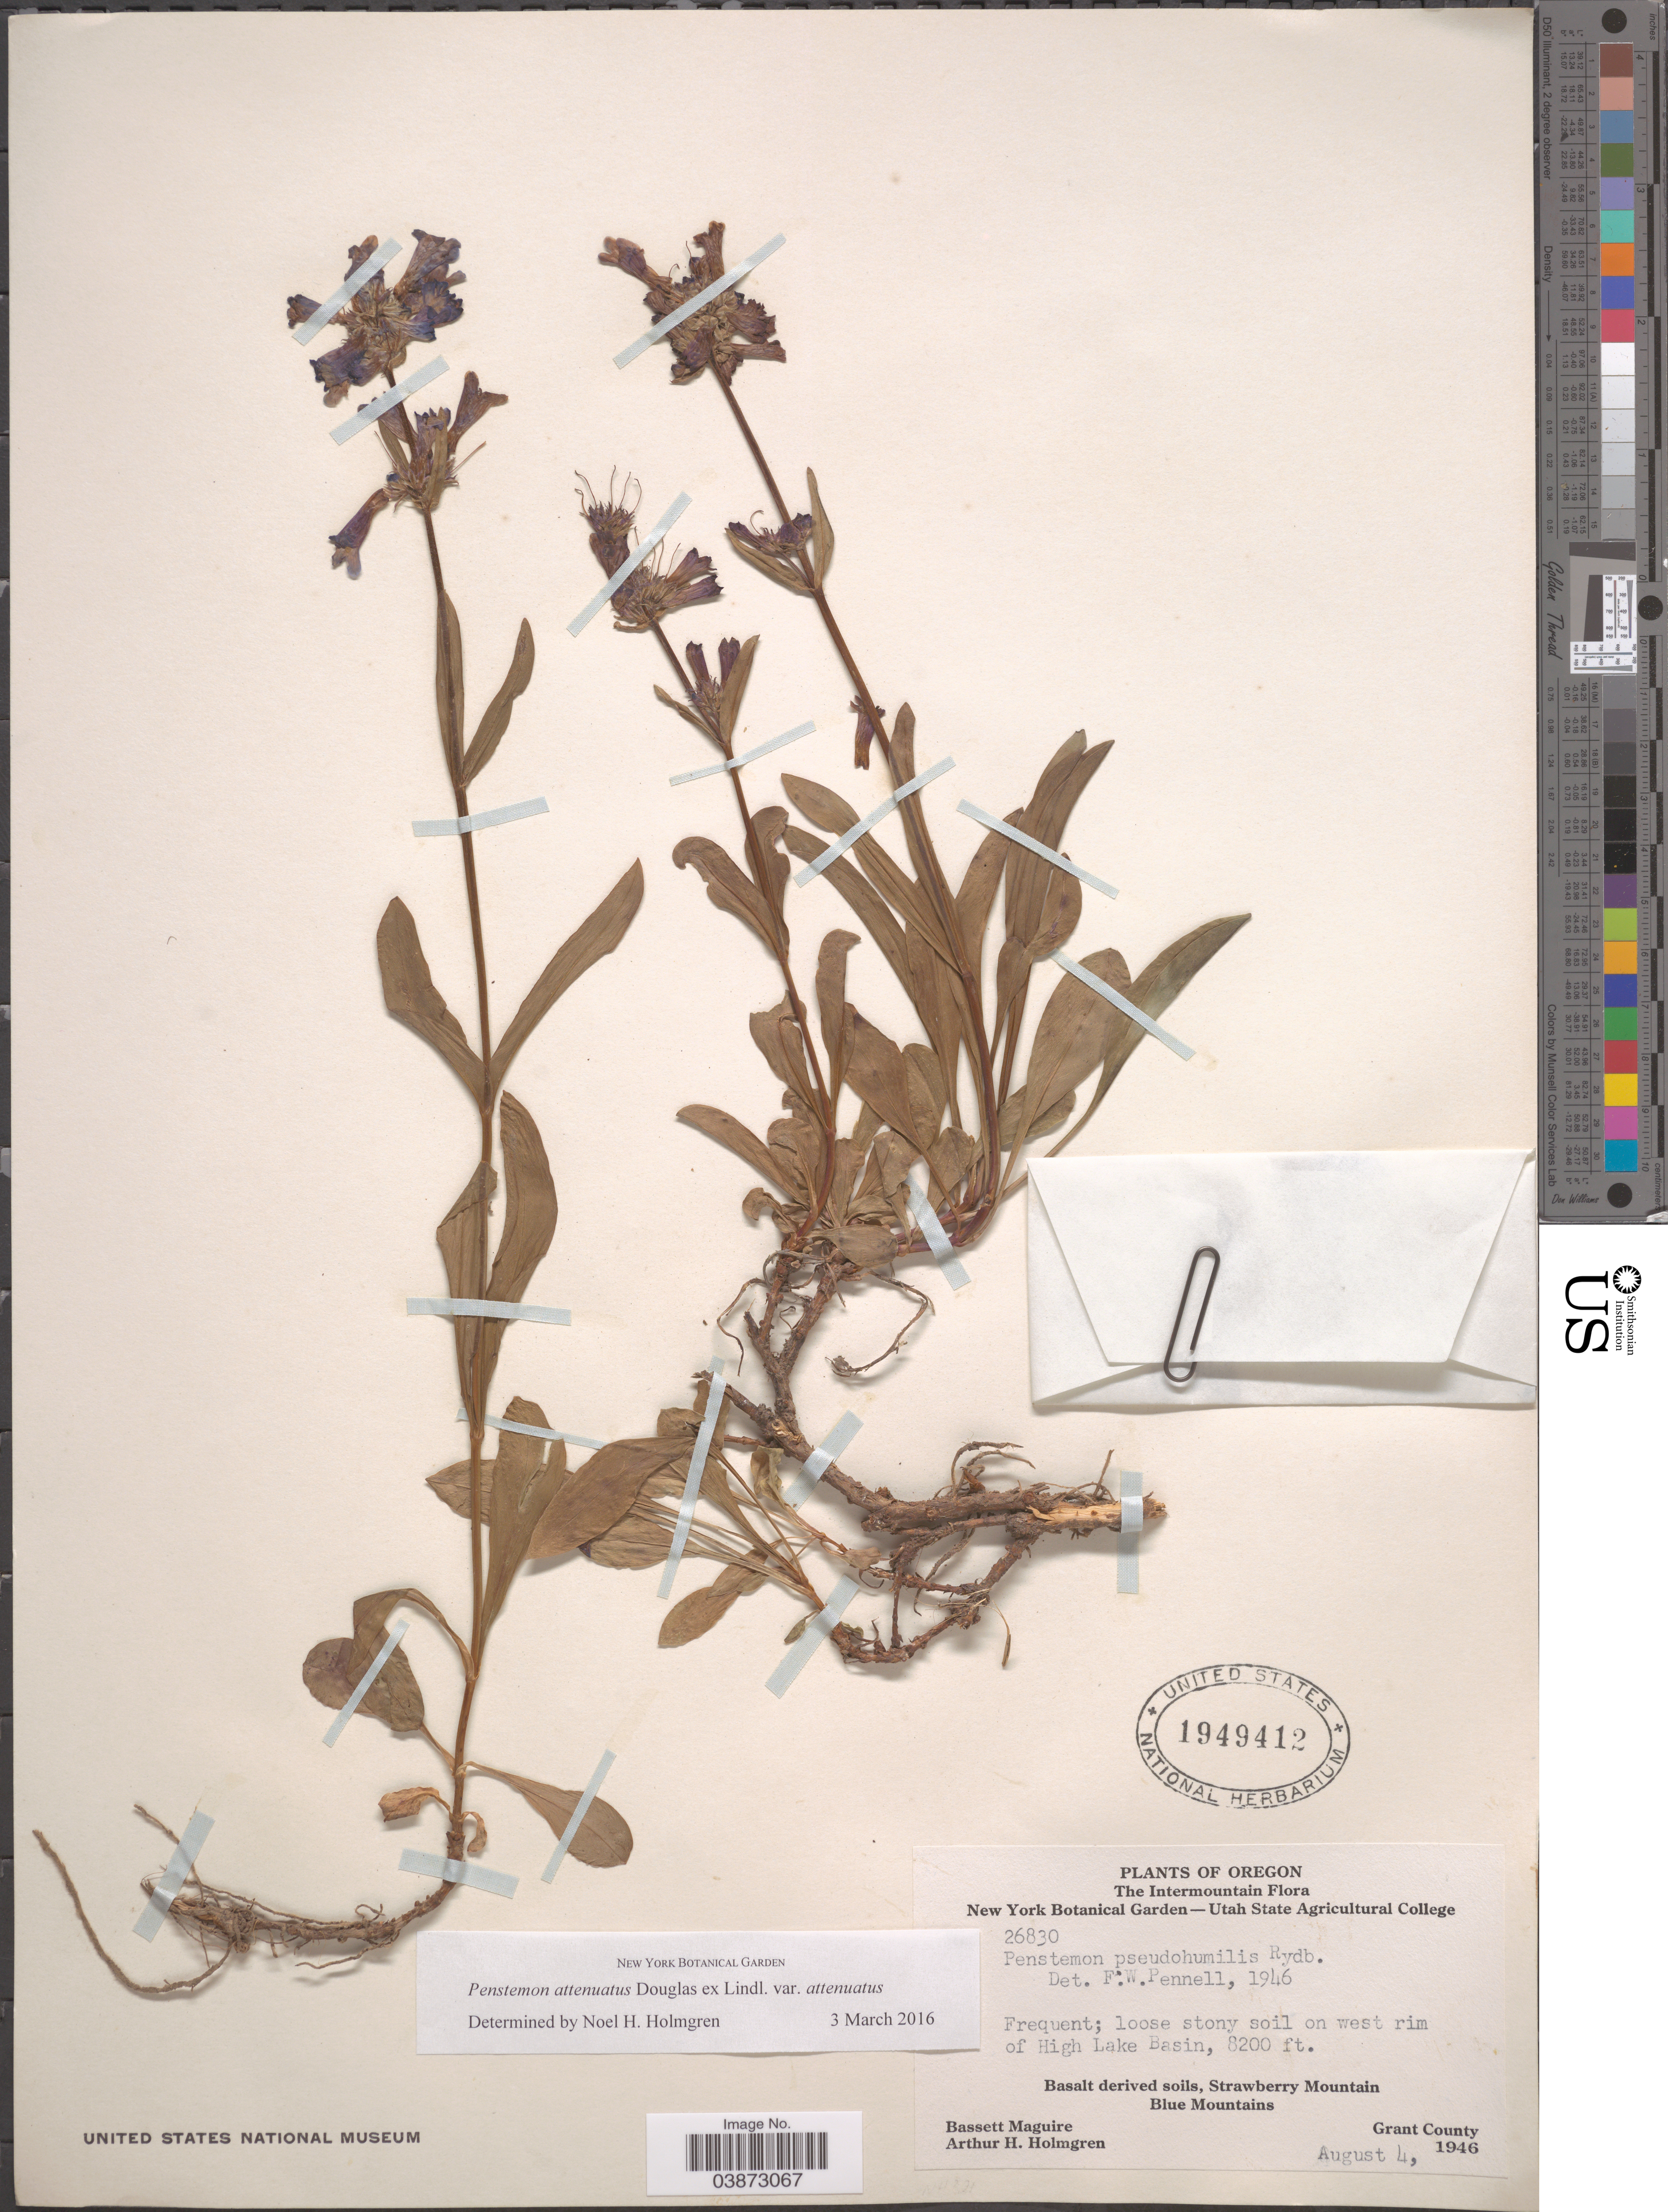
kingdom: Plantae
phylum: Tracheophyta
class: Magnoliopsida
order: Lamiales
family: Plantaginaceae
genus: Penstemon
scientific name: Penstemon attenuatus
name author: Douglas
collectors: B. Maguire & A. H. Holmgren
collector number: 26830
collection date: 1946-08-04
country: United States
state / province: Oregon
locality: The Intermountain. On west rim of High Lake Basin. Basalt derived soils, Strawberry Mountain. Blue Mountains. Grant County.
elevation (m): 2499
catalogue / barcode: US 1949412